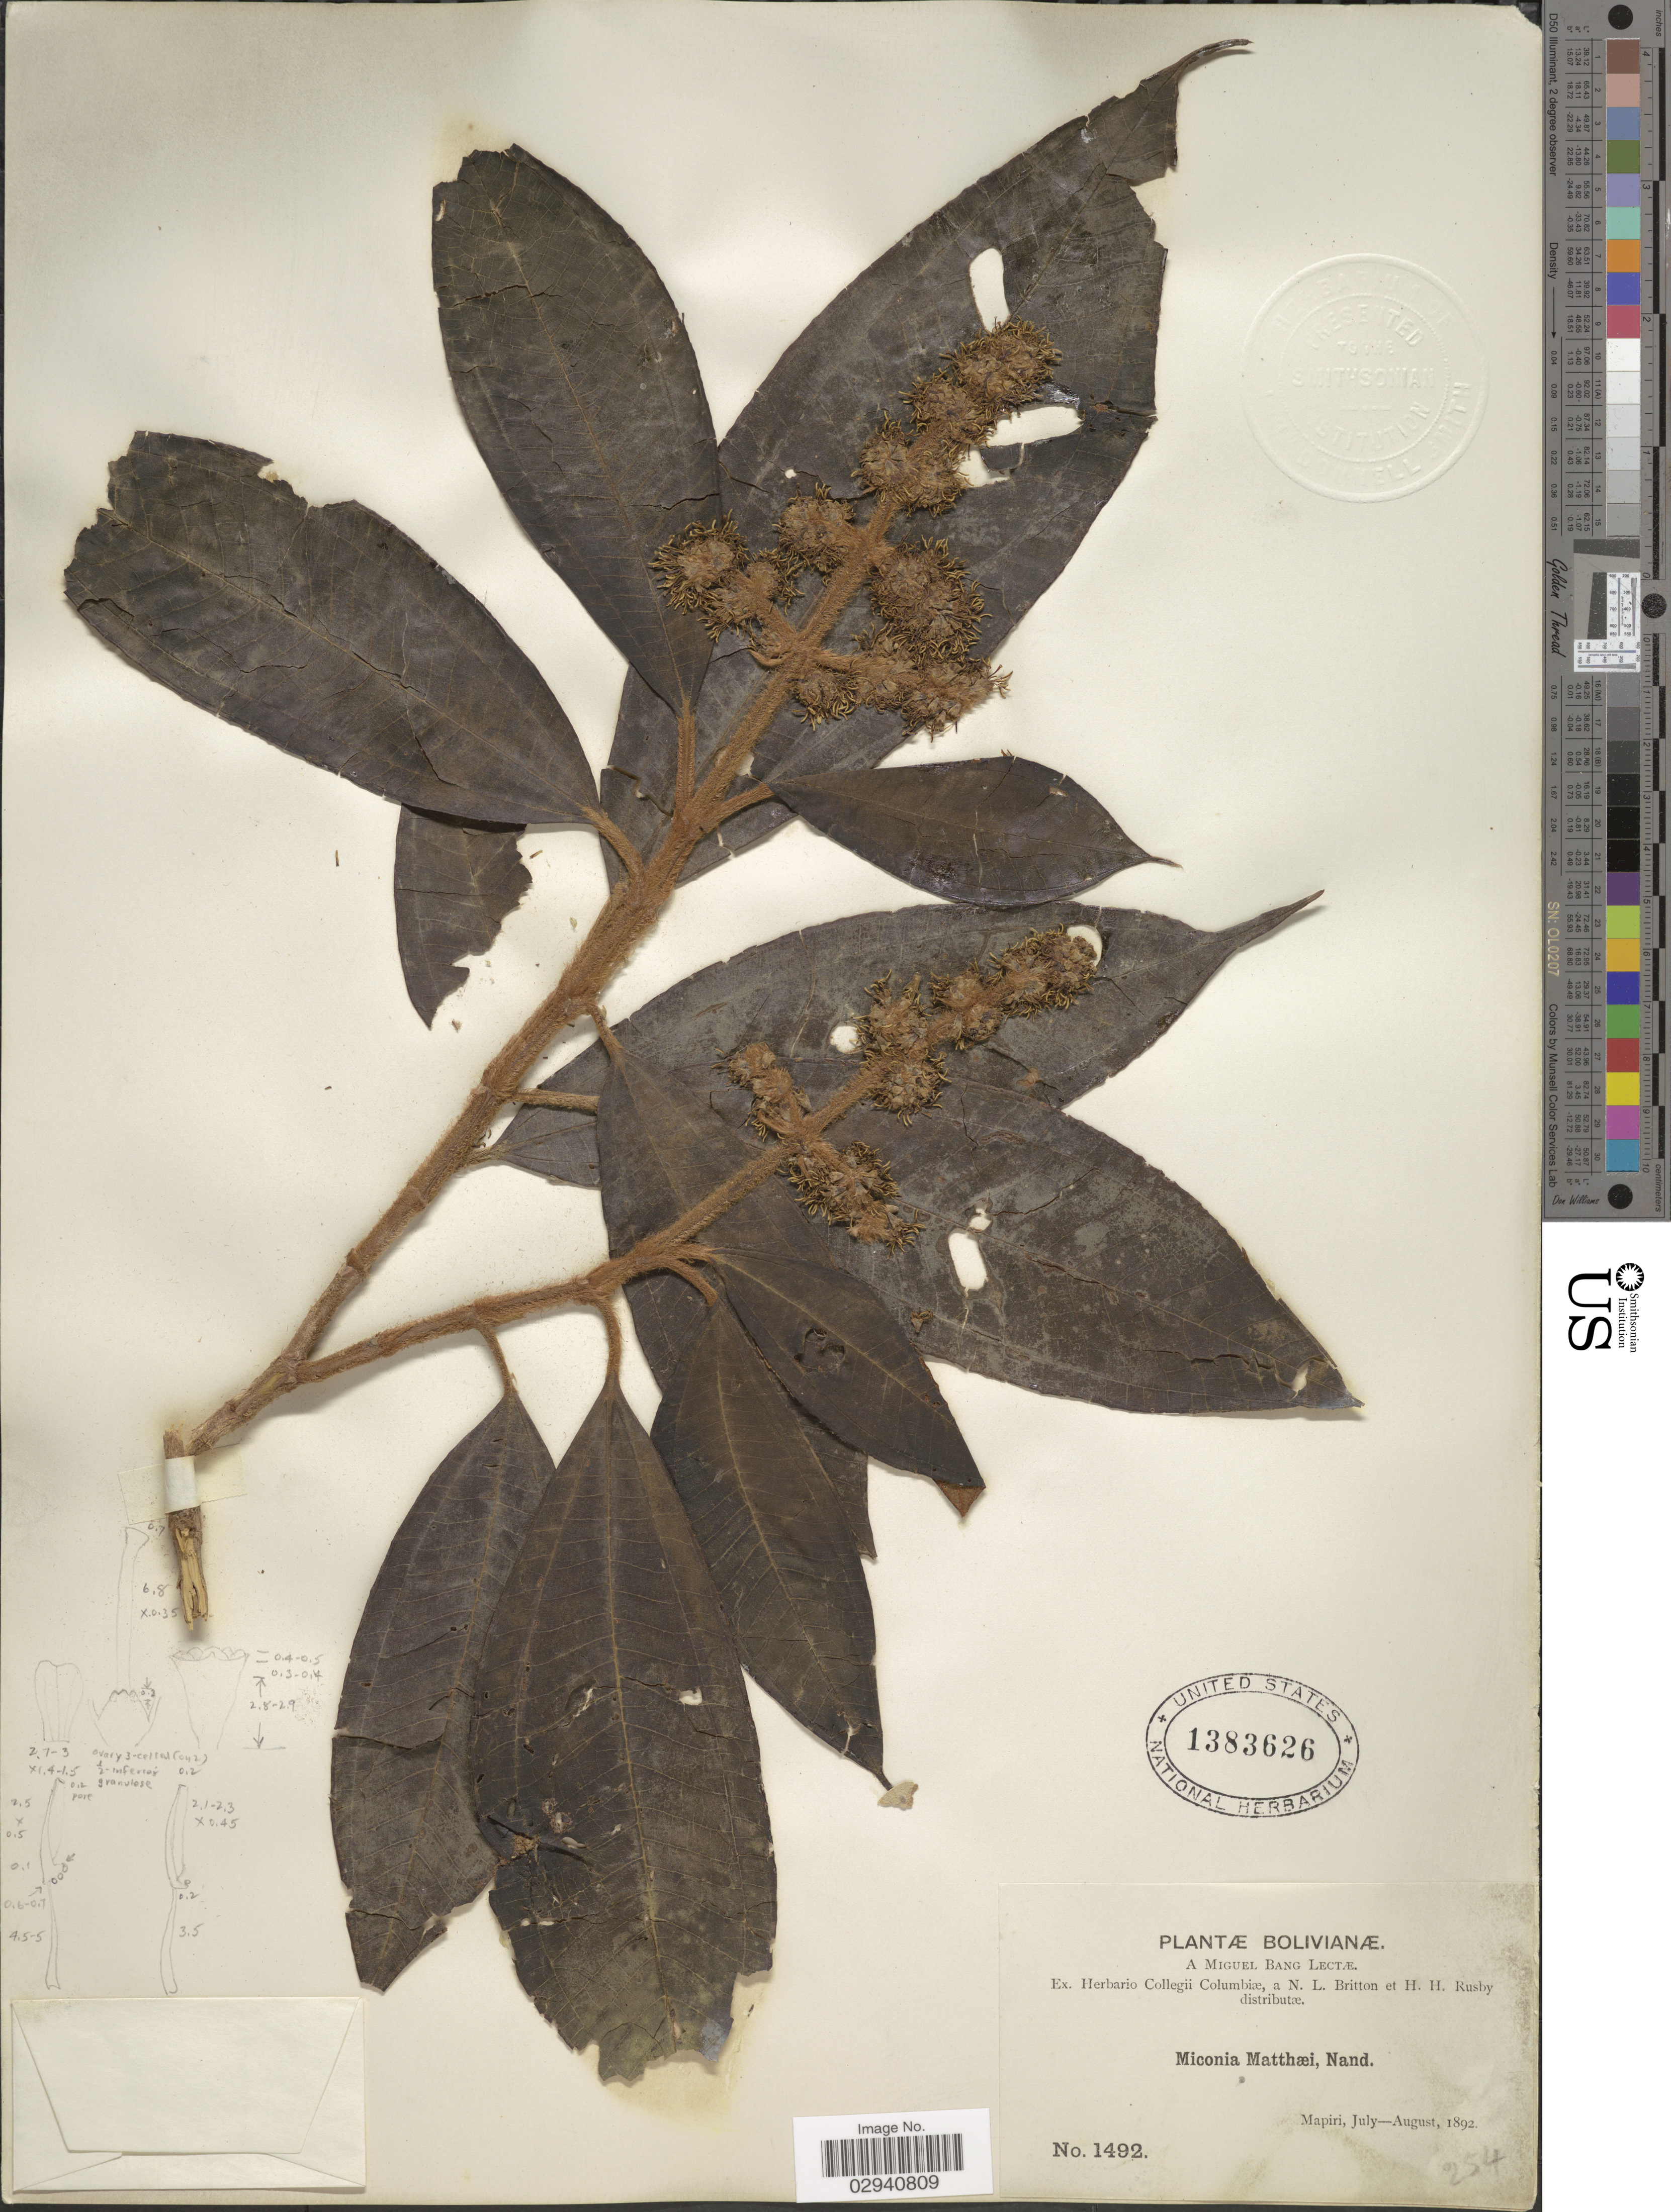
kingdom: Plantae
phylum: Tracheophyta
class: Magnoliopsida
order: Myrtales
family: Melastomataceae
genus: Miconia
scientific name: Miconia matthaei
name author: Naudin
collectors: M. Bang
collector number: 1492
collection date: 1892-07/1892-08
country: Bolivia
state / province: La Paz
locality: Mapiri.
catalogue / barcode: US 1383626